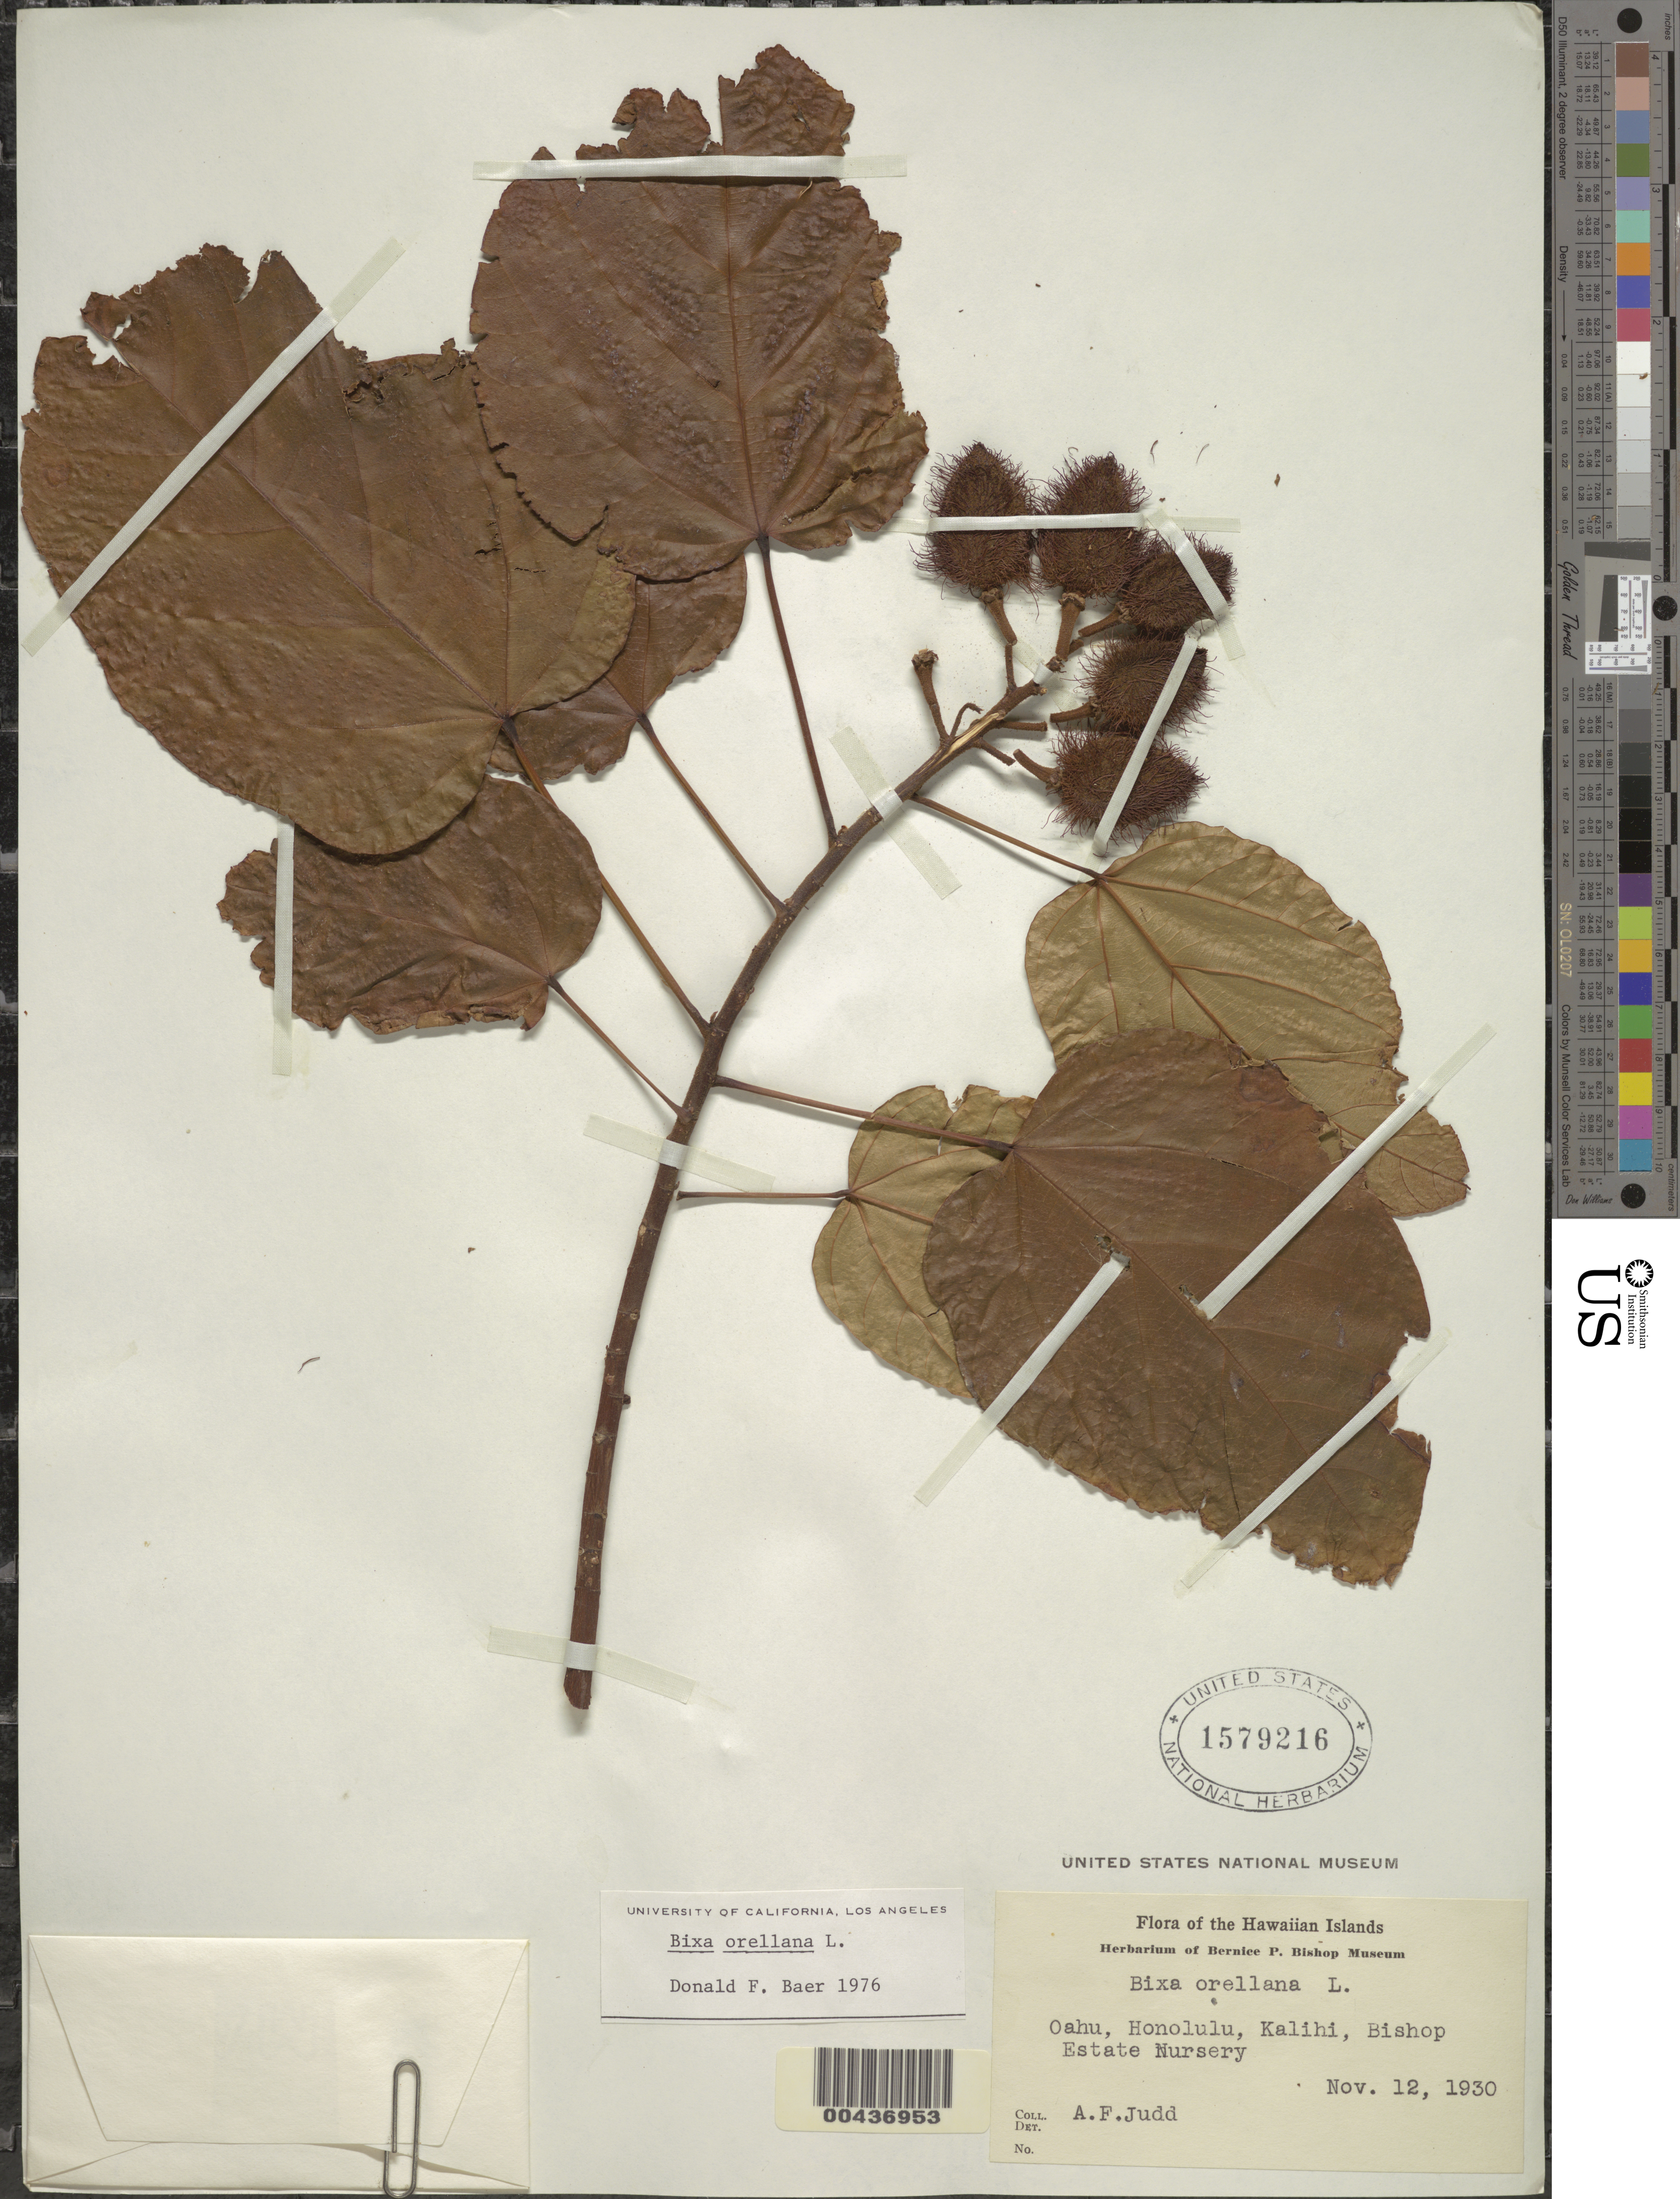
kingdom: Plantae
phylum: Tracheophyta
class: Magnoliopsida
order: Malvales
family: Bixaceae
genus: Bixa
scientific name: Bixa orellana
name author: L.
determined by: Baer, D. F.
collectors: A. Judd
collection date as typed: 12 Nov 1930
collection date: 1930-11-12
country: United States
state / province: Hawaii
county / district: Honolulu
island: Oahu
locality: Honolulu, Kalihi, Bishop Estate Nursery, Oahu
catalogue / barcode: US 1579216